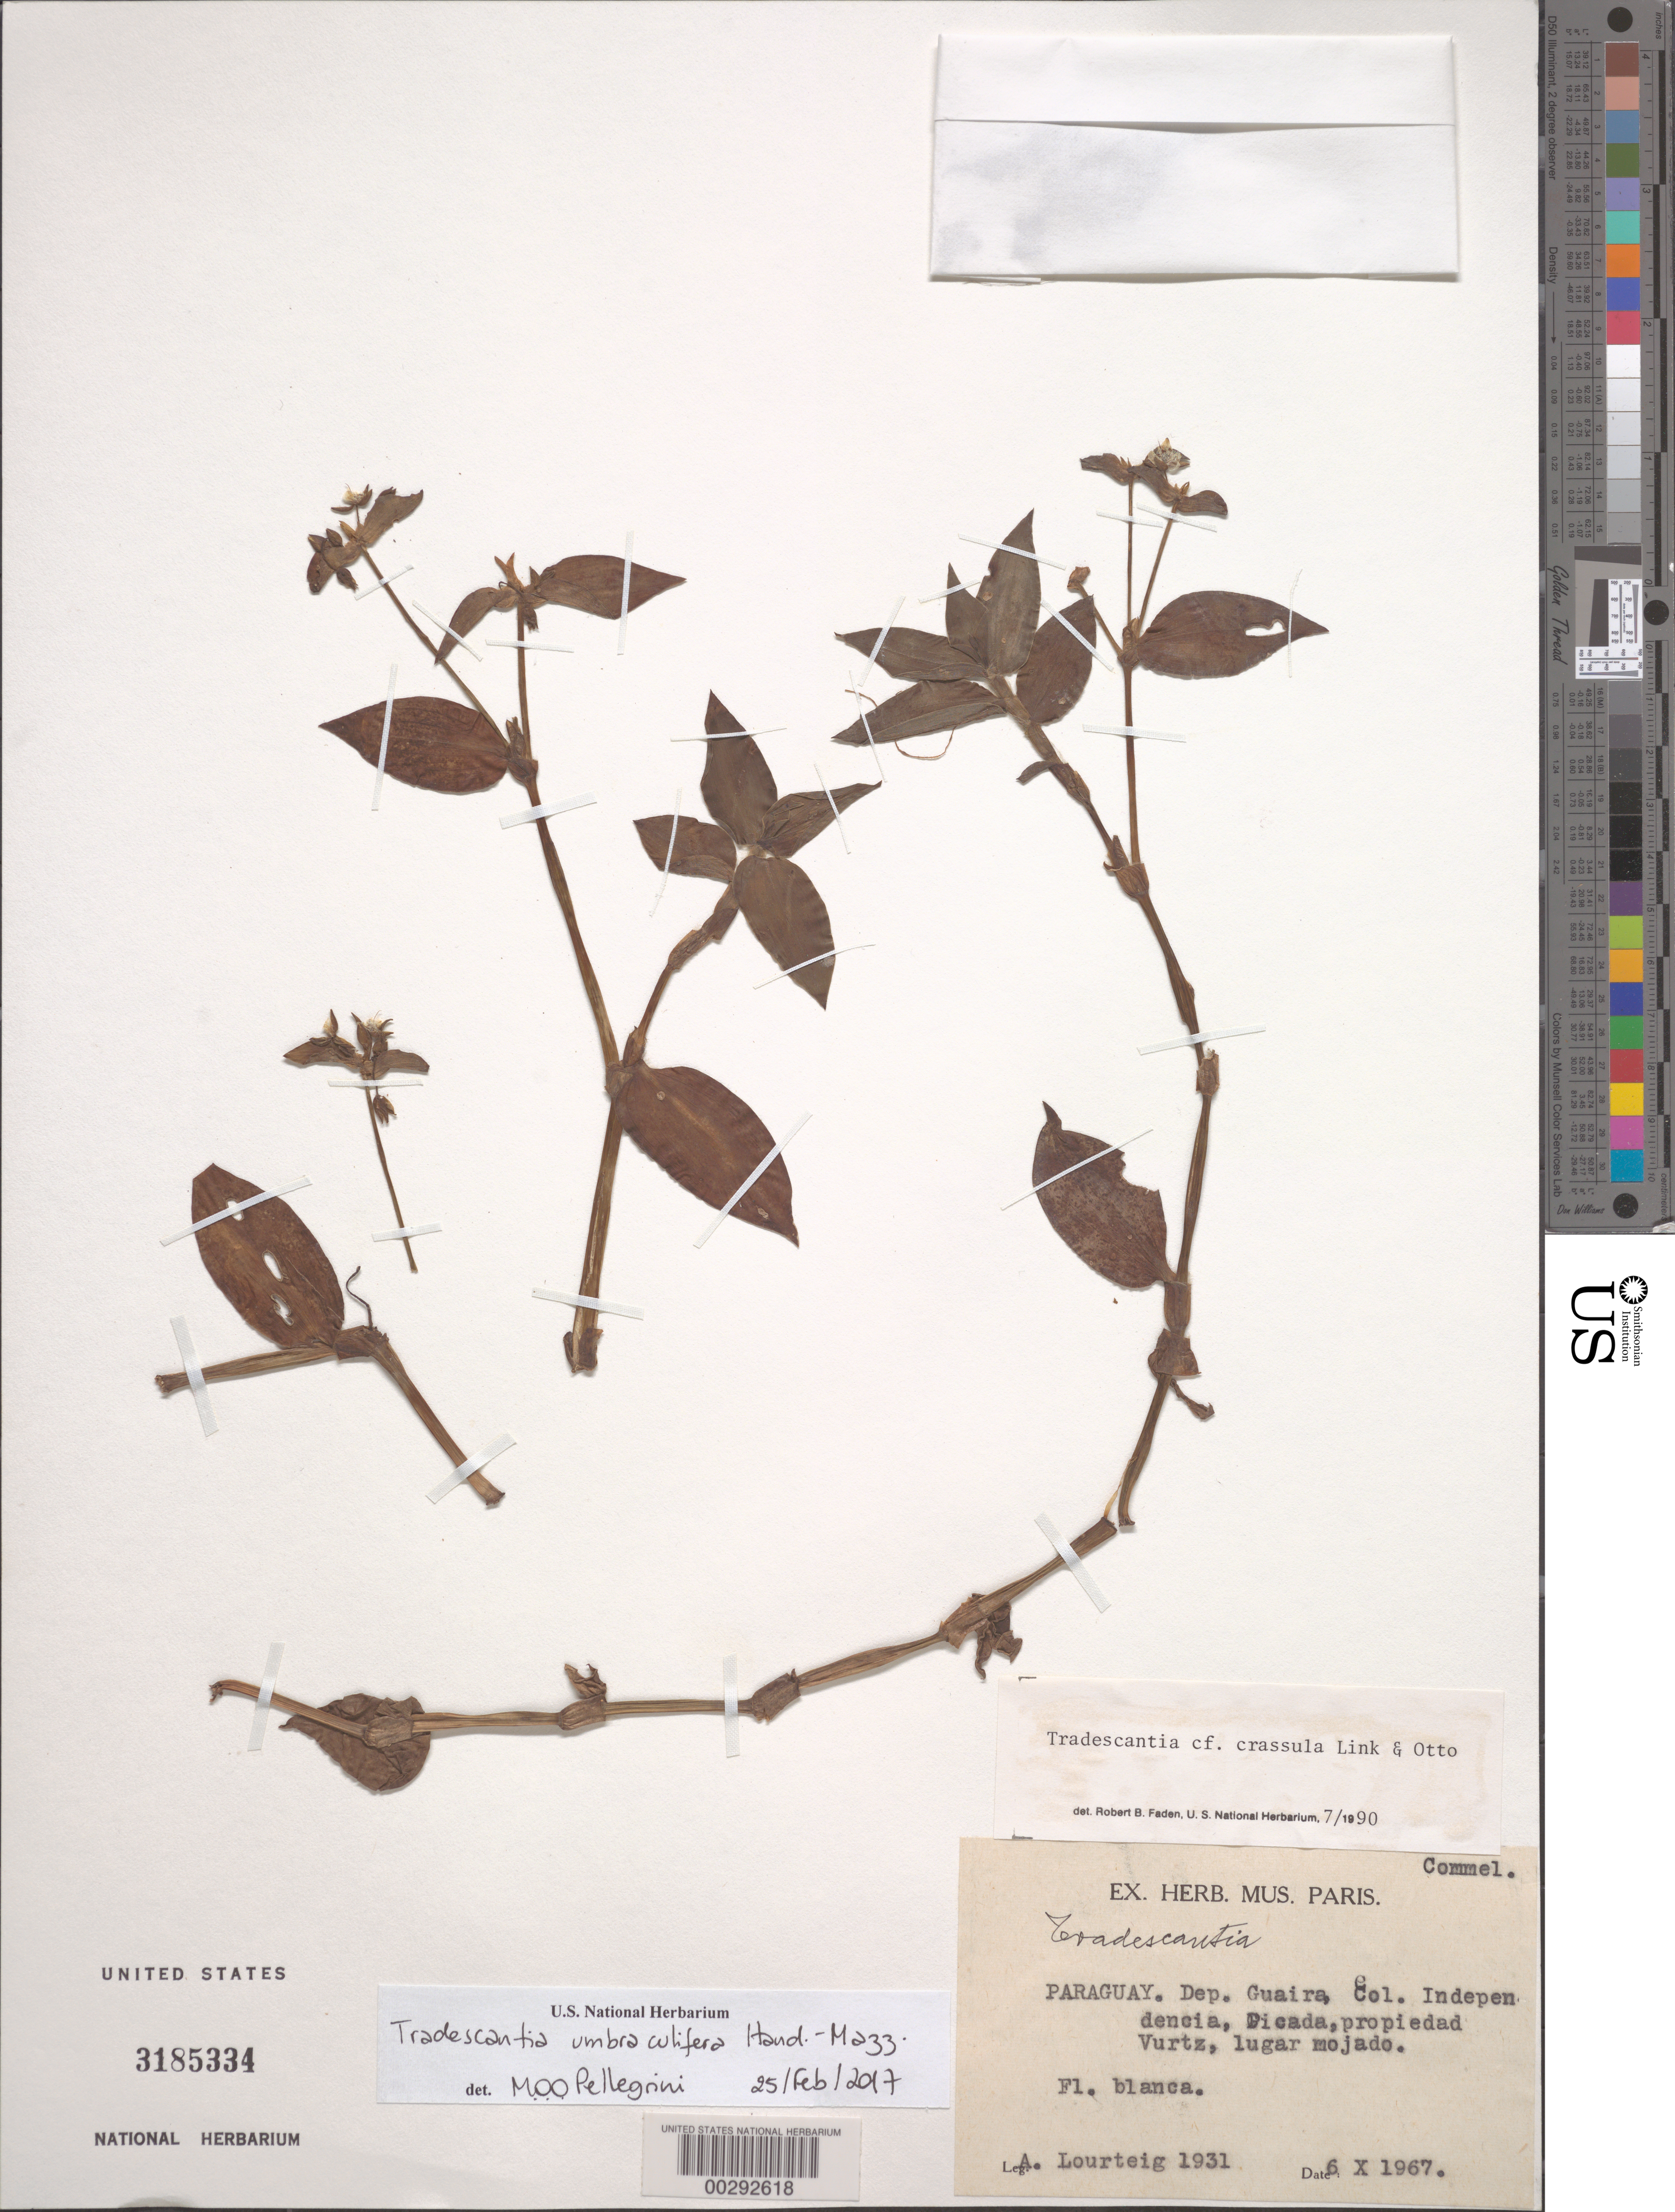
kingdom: Plantae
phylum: Tracheophyta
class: Liliopsida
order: Commelinales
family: Commelinaceae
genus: Tradescantia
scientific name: Tradescantia umbraculifera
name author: Hand.-Mazz.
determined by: Pellegrini, M. O. de Oliveira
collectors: A. Lourteig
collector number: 1931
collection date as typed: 06 Oct 1967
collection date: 1967-10-06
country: Paraguay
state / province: Guairá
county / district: Independencia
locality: Propiedad vurtz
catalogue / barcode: US 3185334